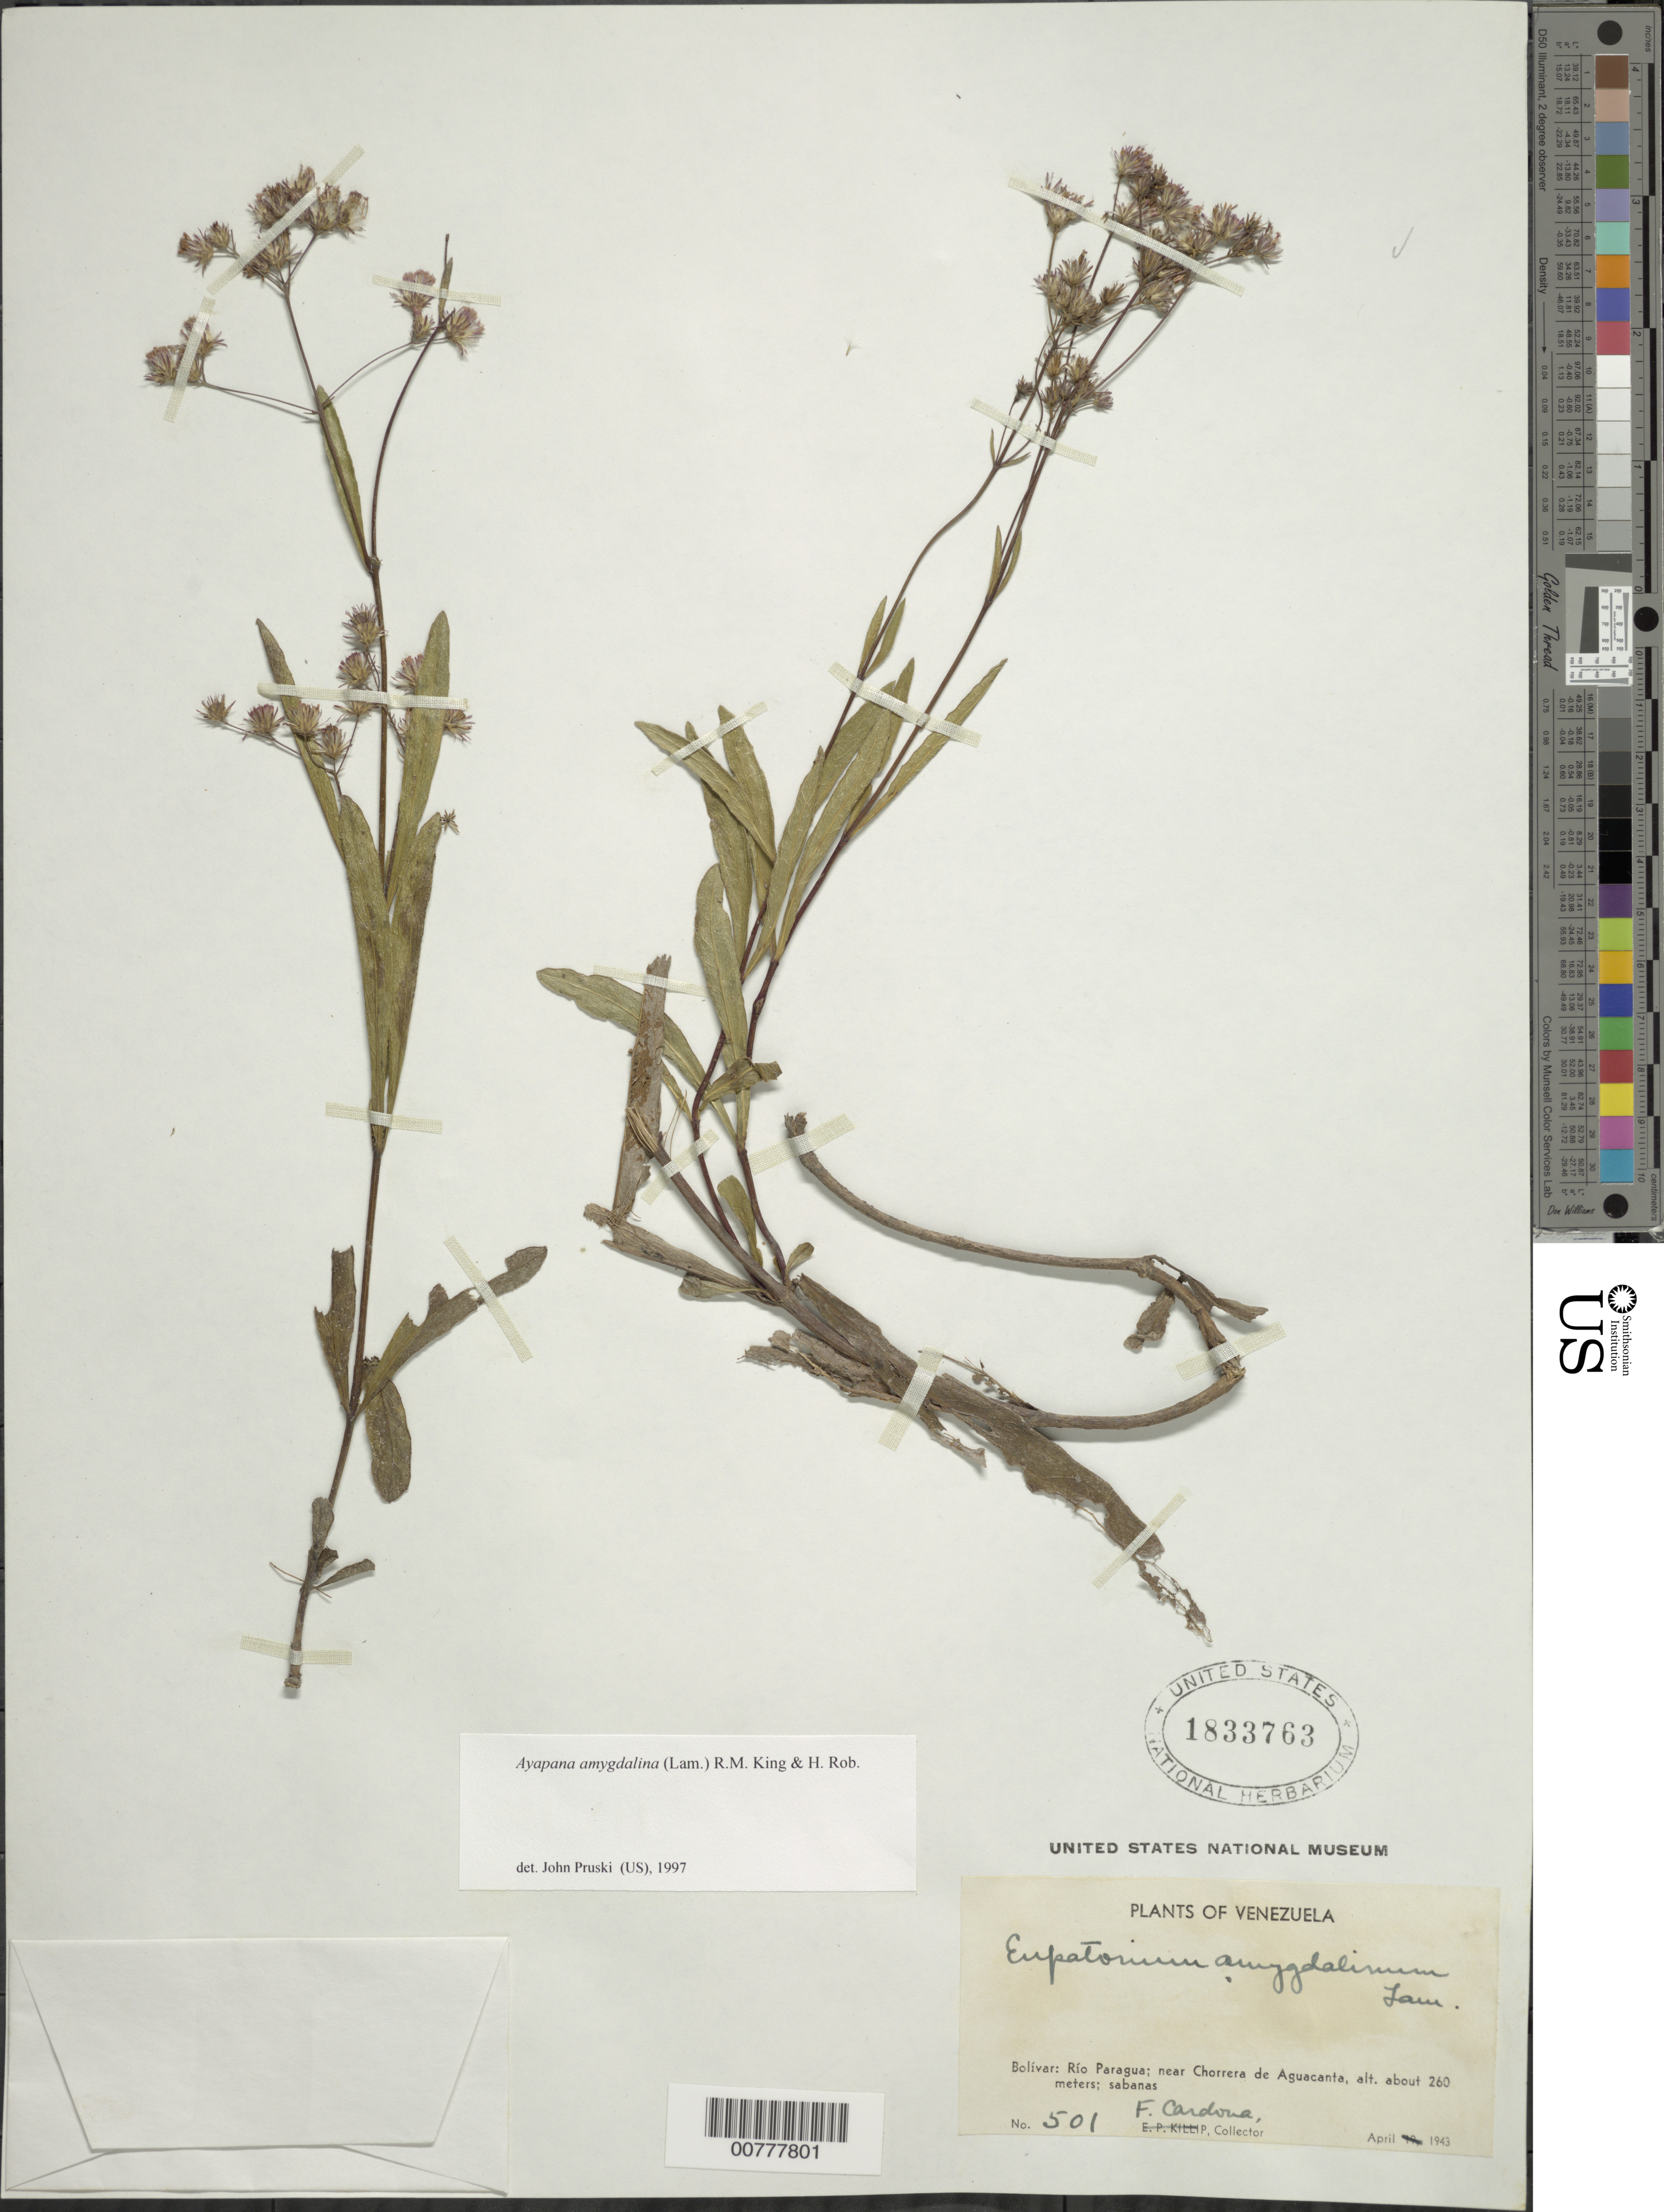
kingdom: Plantae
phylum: Tracheophyta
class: Magnoliopsida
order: Asterales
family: Asteraceae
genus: Ayapana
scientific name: Ayapana amygdalina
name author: (Lam.) R.M. King & H. Rob.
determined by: Pruski, J. F.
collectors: F. Cardona Puig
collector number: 501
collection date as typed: Apr-43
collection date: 1943-04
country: Venezuela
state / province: Bolívar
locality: Río Paragua, near Chorrera de Aguacanta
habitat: Sabanas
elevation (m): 260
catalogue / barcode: US 1833763